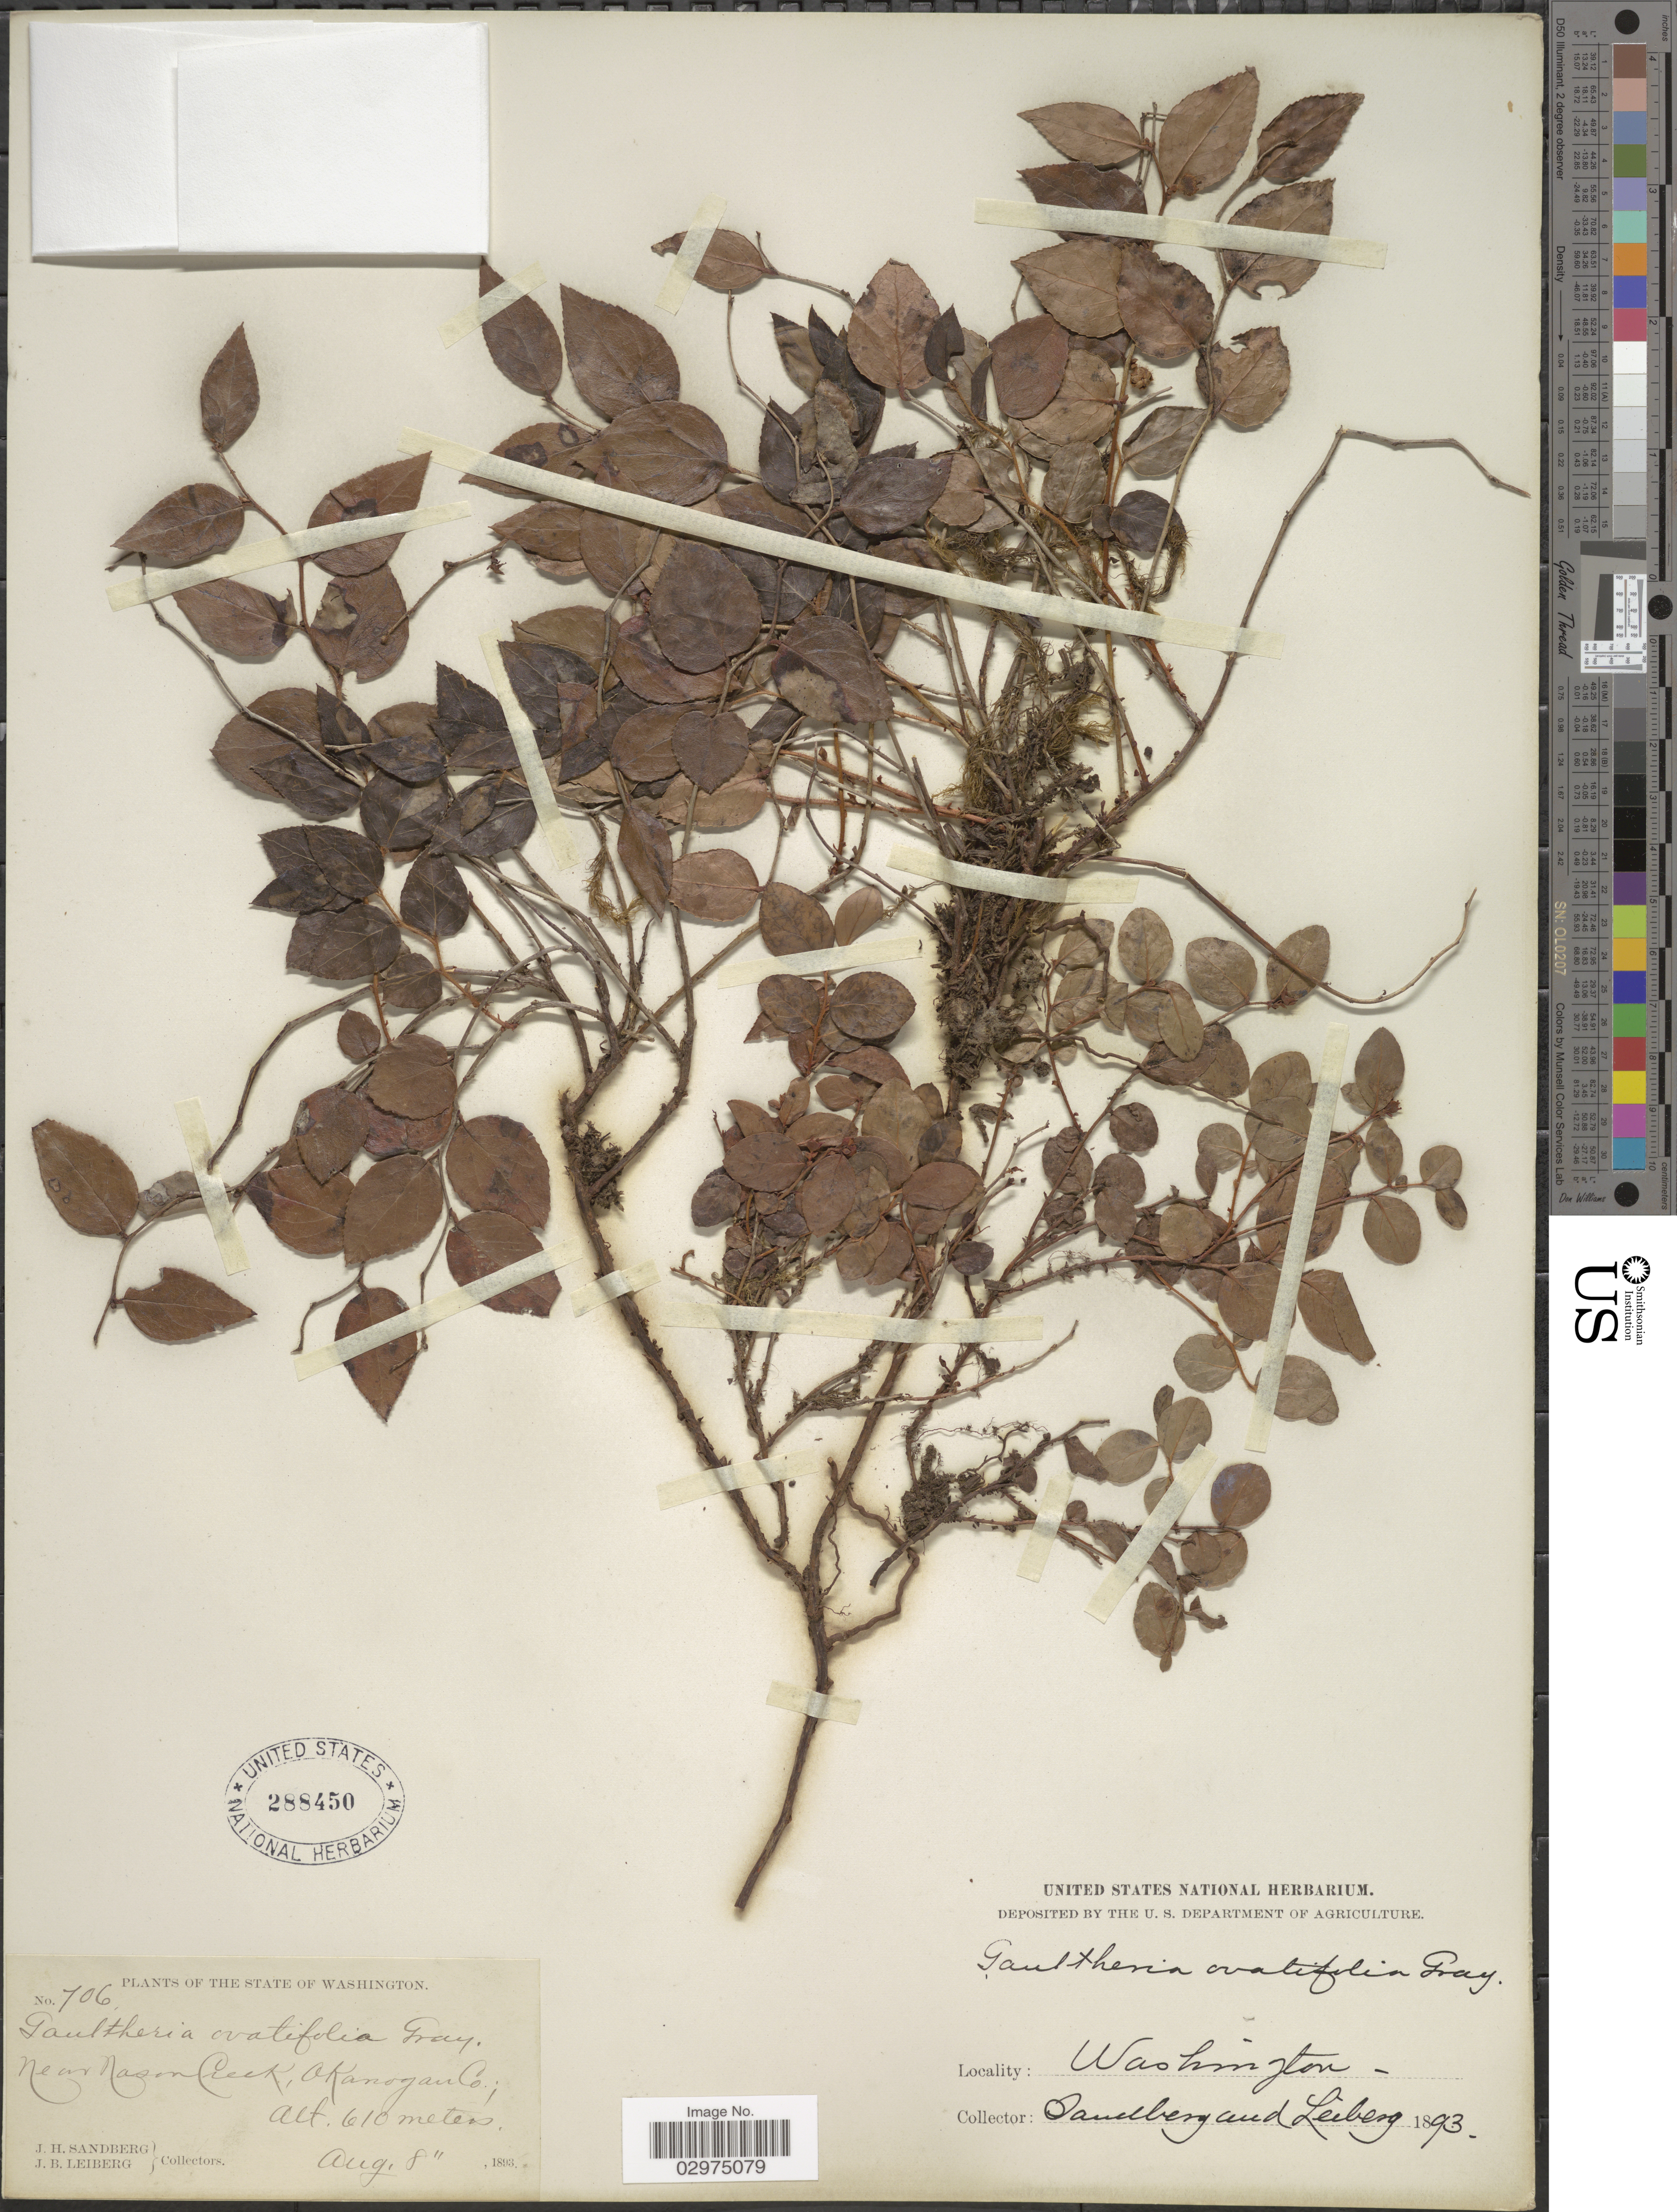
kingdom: Plantae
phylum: Tracheophyta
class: Magnoliopsida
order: Ericales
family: Ericaceae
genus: Gaultheria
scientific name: Gaultheria ovatifolia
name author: A. Gray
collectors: J. H. Sandberg & J. B. Leiberg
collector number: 706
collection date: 1893-08-08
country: United States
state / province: Washington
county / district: Okanogan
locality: Near Nason Creek, Okanogan Co.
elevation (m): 610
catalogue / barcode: US 288450